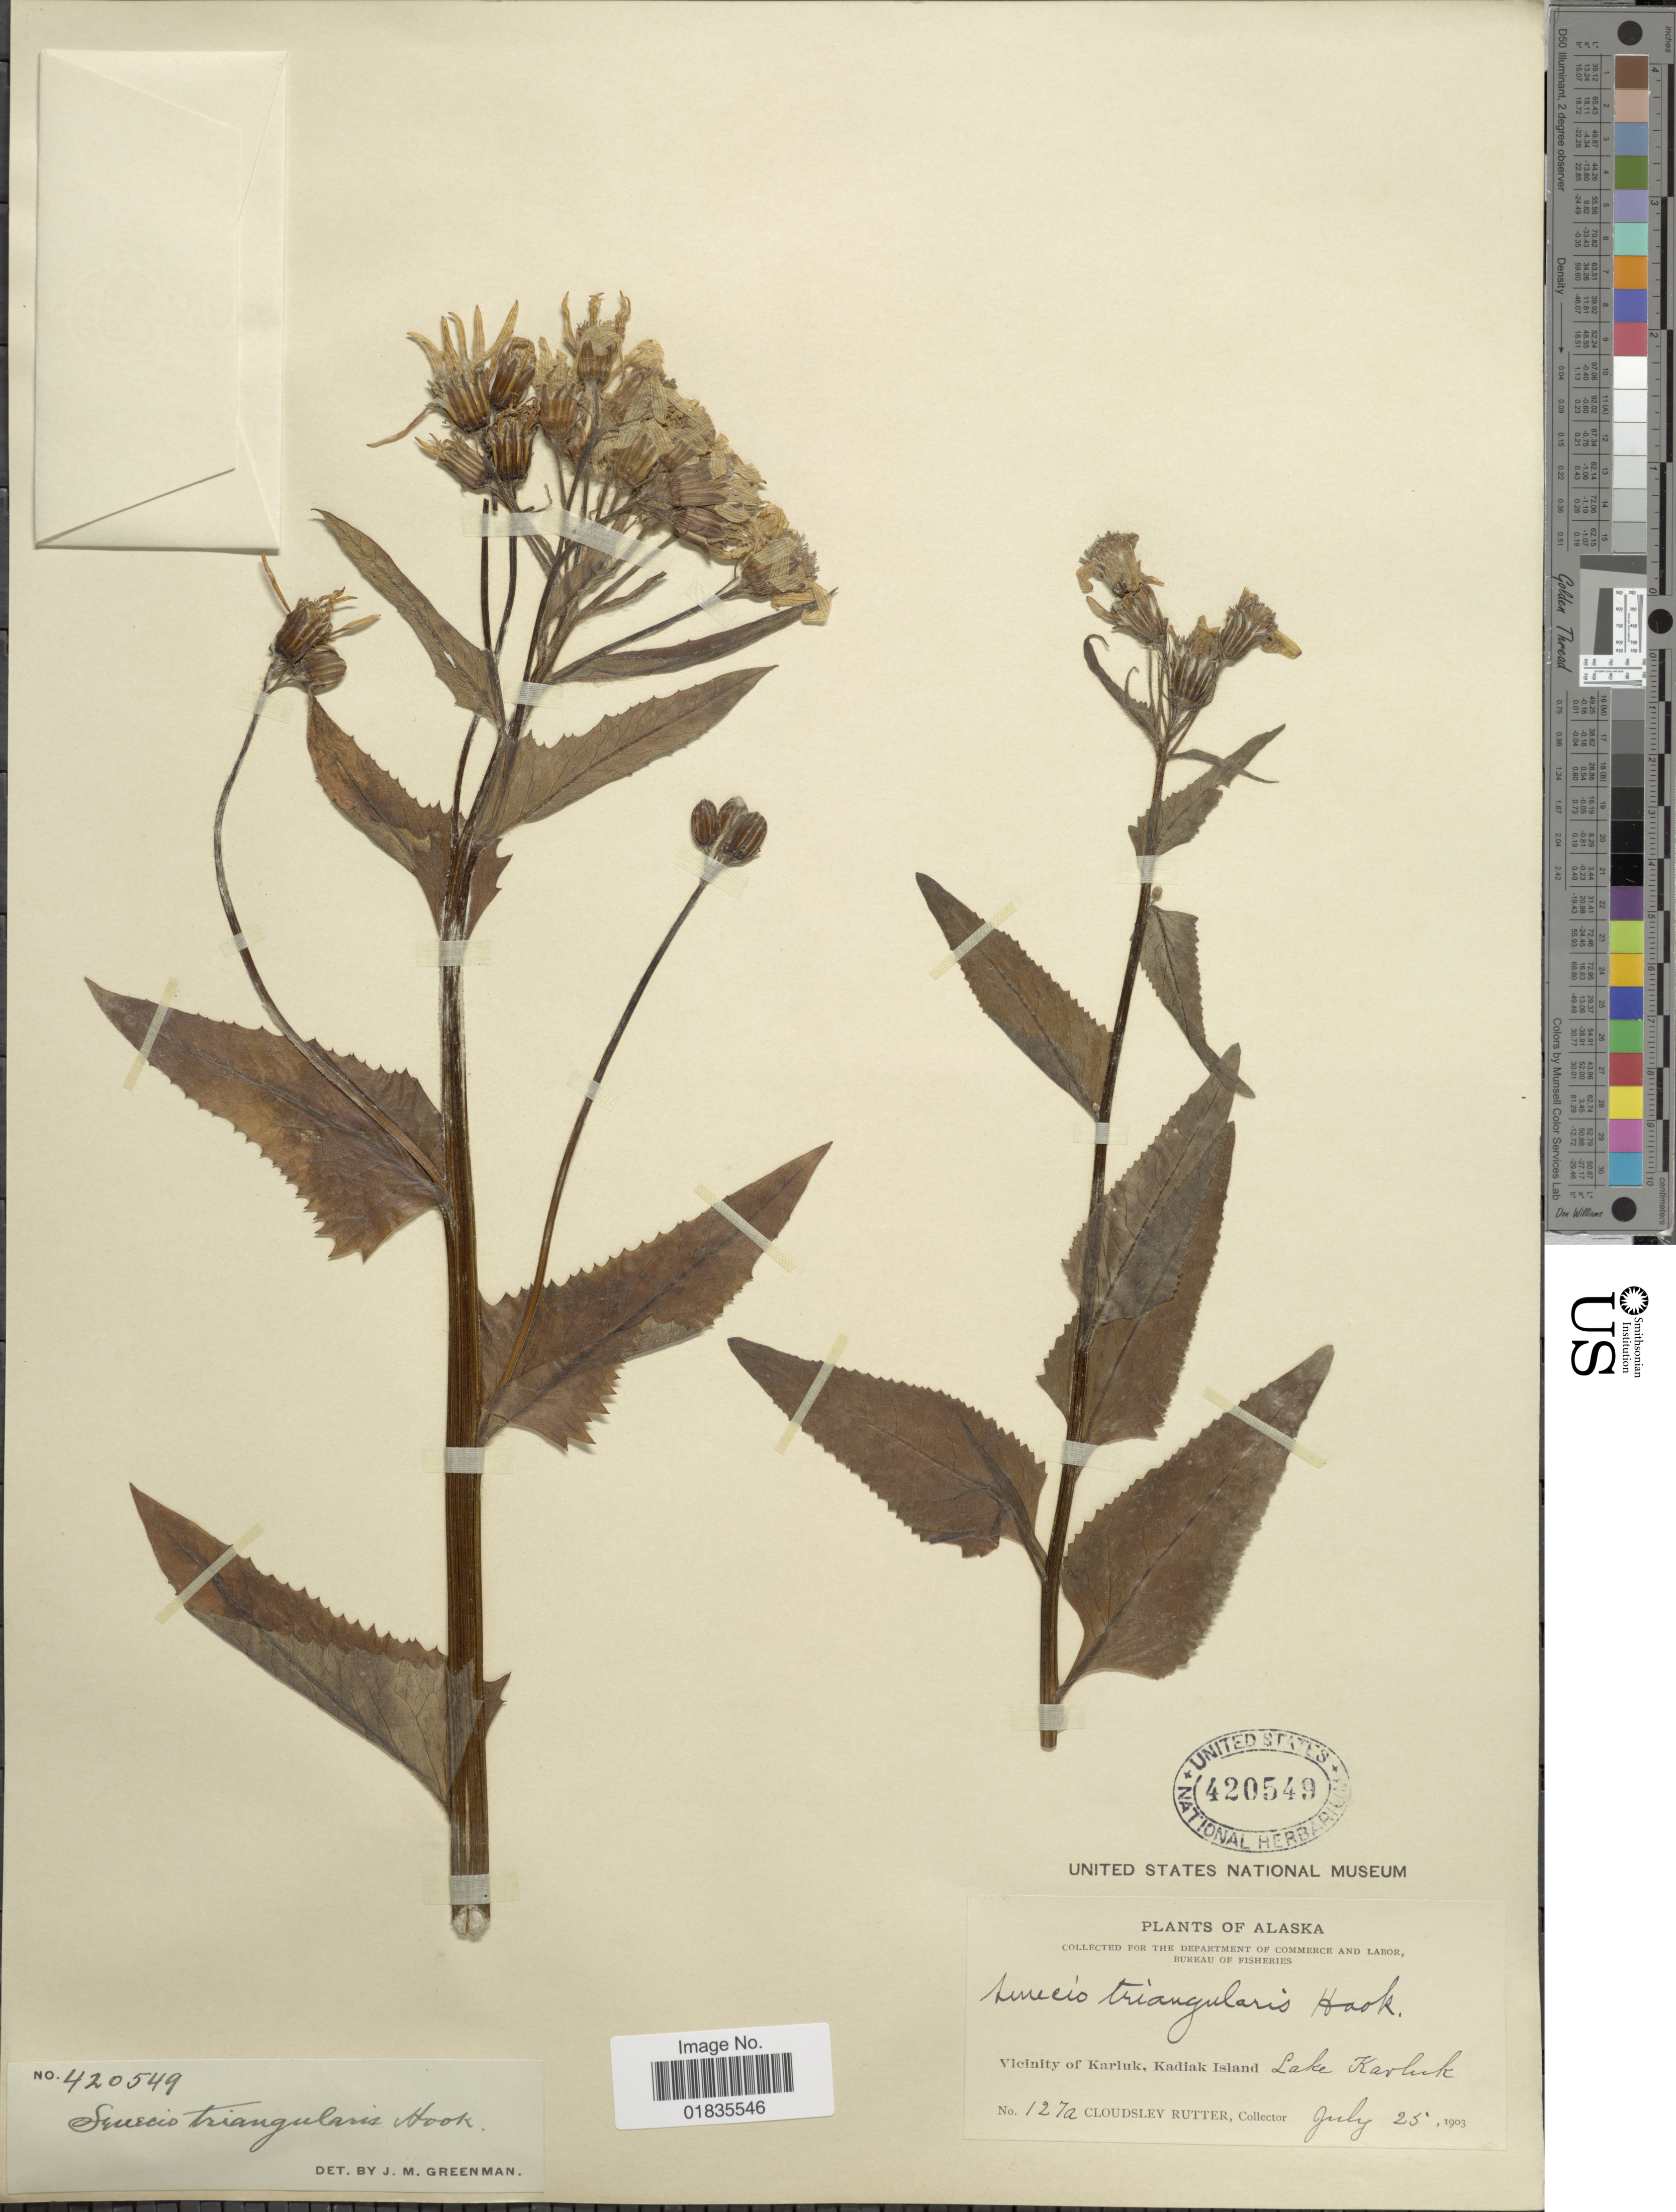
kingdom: Plantae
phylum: Tracheophyta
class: Magnoliopsida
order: Asterales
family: Asteraceae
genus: Senecio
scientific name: Senecio triangularis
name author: Hook.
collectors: C. Rutter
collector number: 127a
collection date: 1903-07-25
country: United States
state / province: Alaska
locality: Vicinity of Karluk, Kadiak Island, Lake Karluk.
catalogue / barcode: US 420549